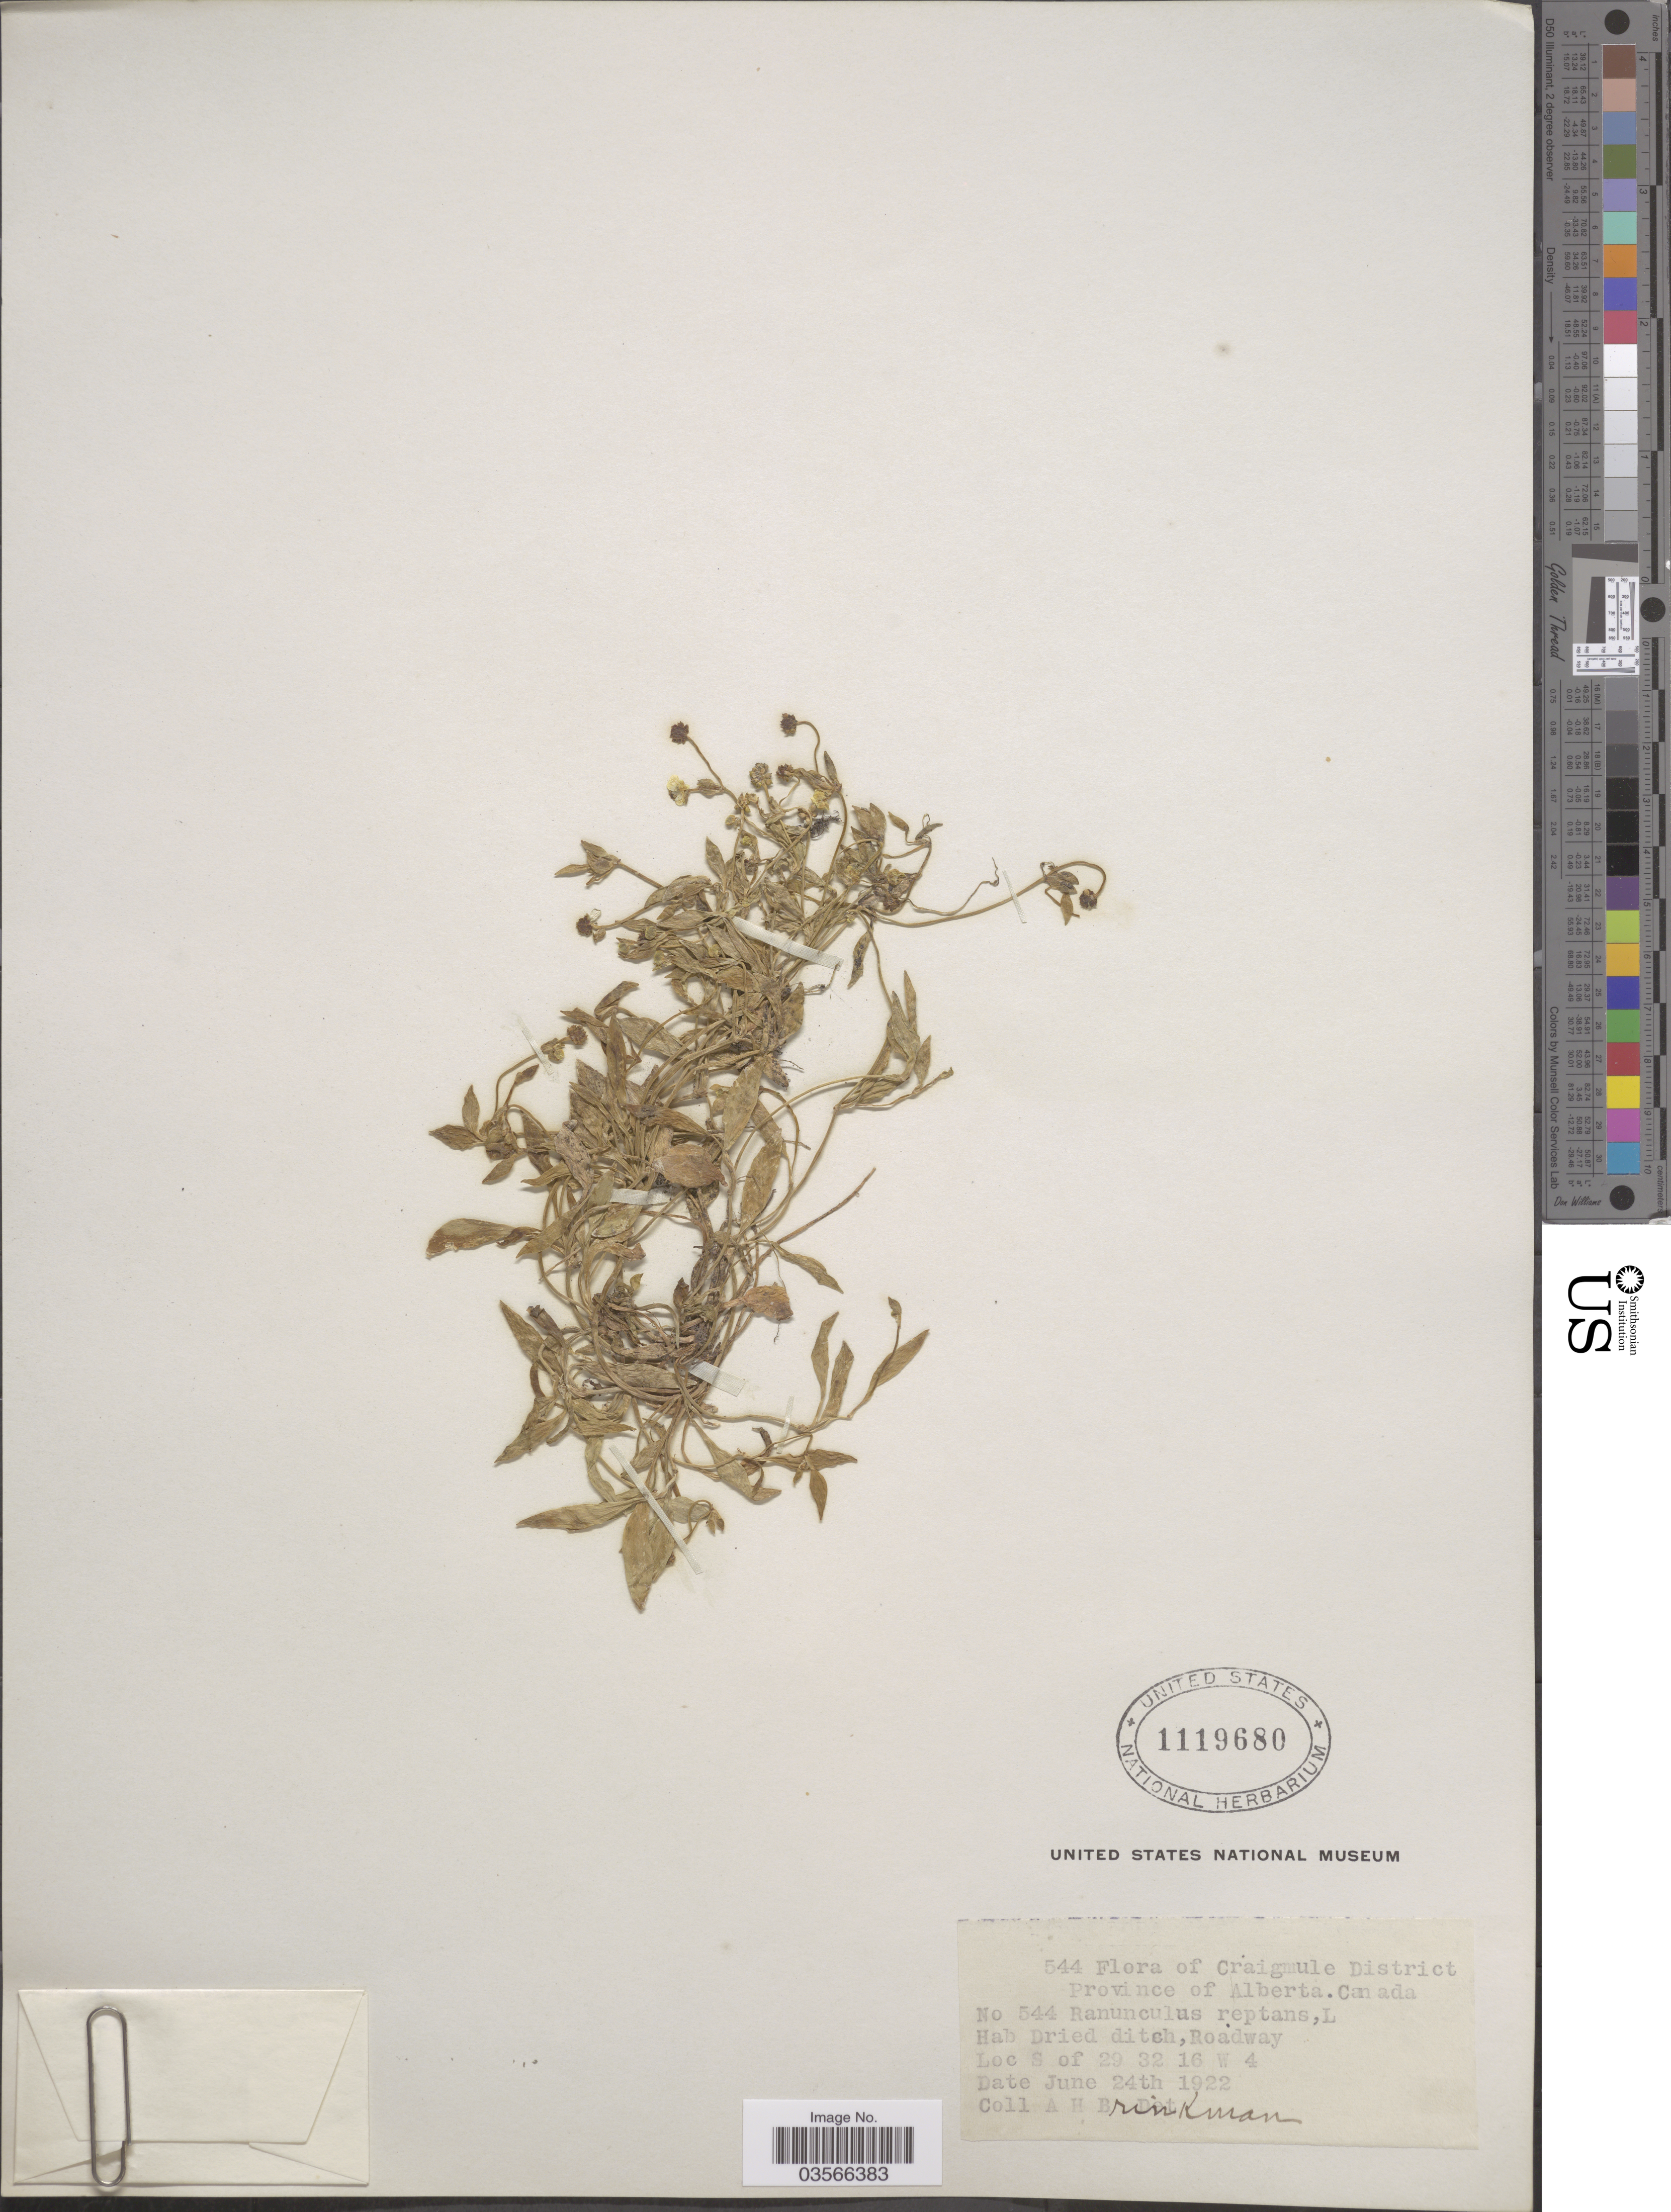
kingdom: Plantae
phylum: Tracheophyta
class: Magnoliopsida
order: Ranunculales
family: Ranunculaceae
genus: Ranunculus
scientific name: Ranunculus flammula var. filiformis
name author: (Michx.) Hook.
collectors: A. Brinkman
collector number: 544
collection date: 1922-06-24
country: Canada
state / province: Alberta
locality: Craigmule District. Roadway, S of 29 32 16 W 4.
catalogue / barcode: US 1119680